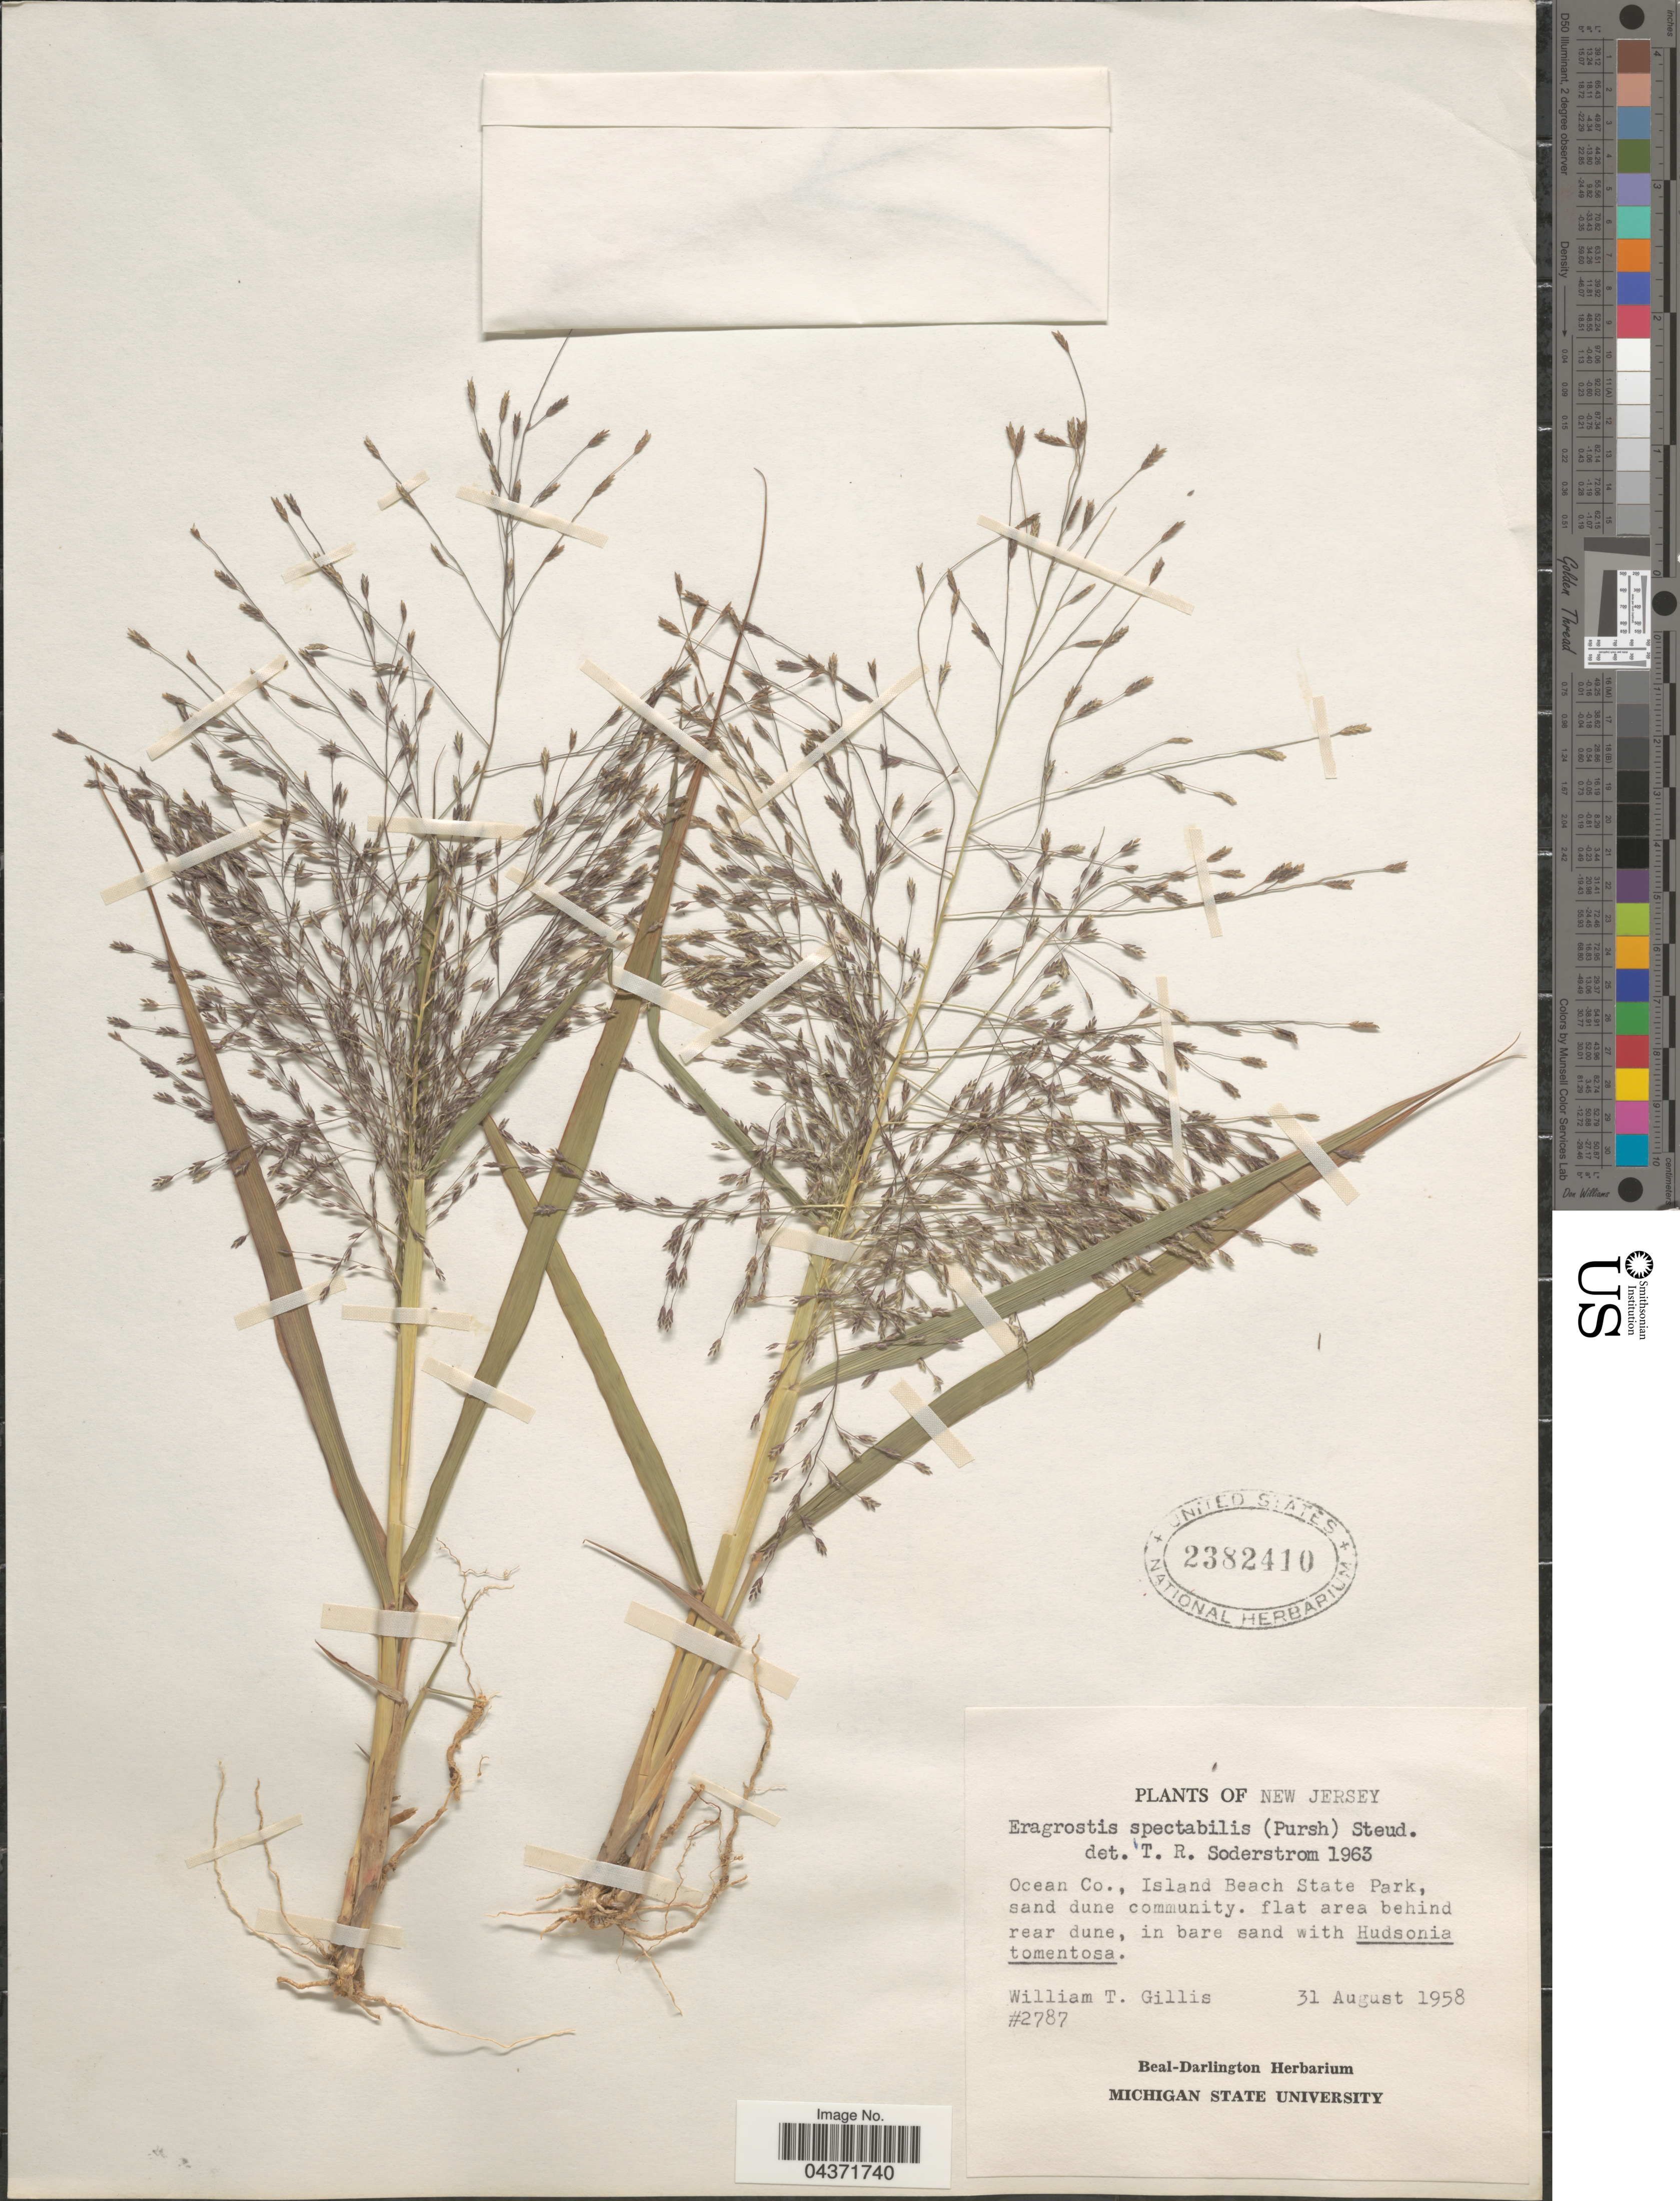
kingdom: Plantae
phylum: Tracheophyta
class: Liliopsida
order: Poales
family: Poaceae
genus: Eragrostis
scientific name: Eragrostis spectabilis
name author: (Pursh) Steud.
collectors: W. T. Gillis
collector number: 2787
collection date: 1958-08-31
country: United States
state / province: New Jersey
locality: Ocean Co., Island Beach State Park.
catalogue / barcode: US 2382410